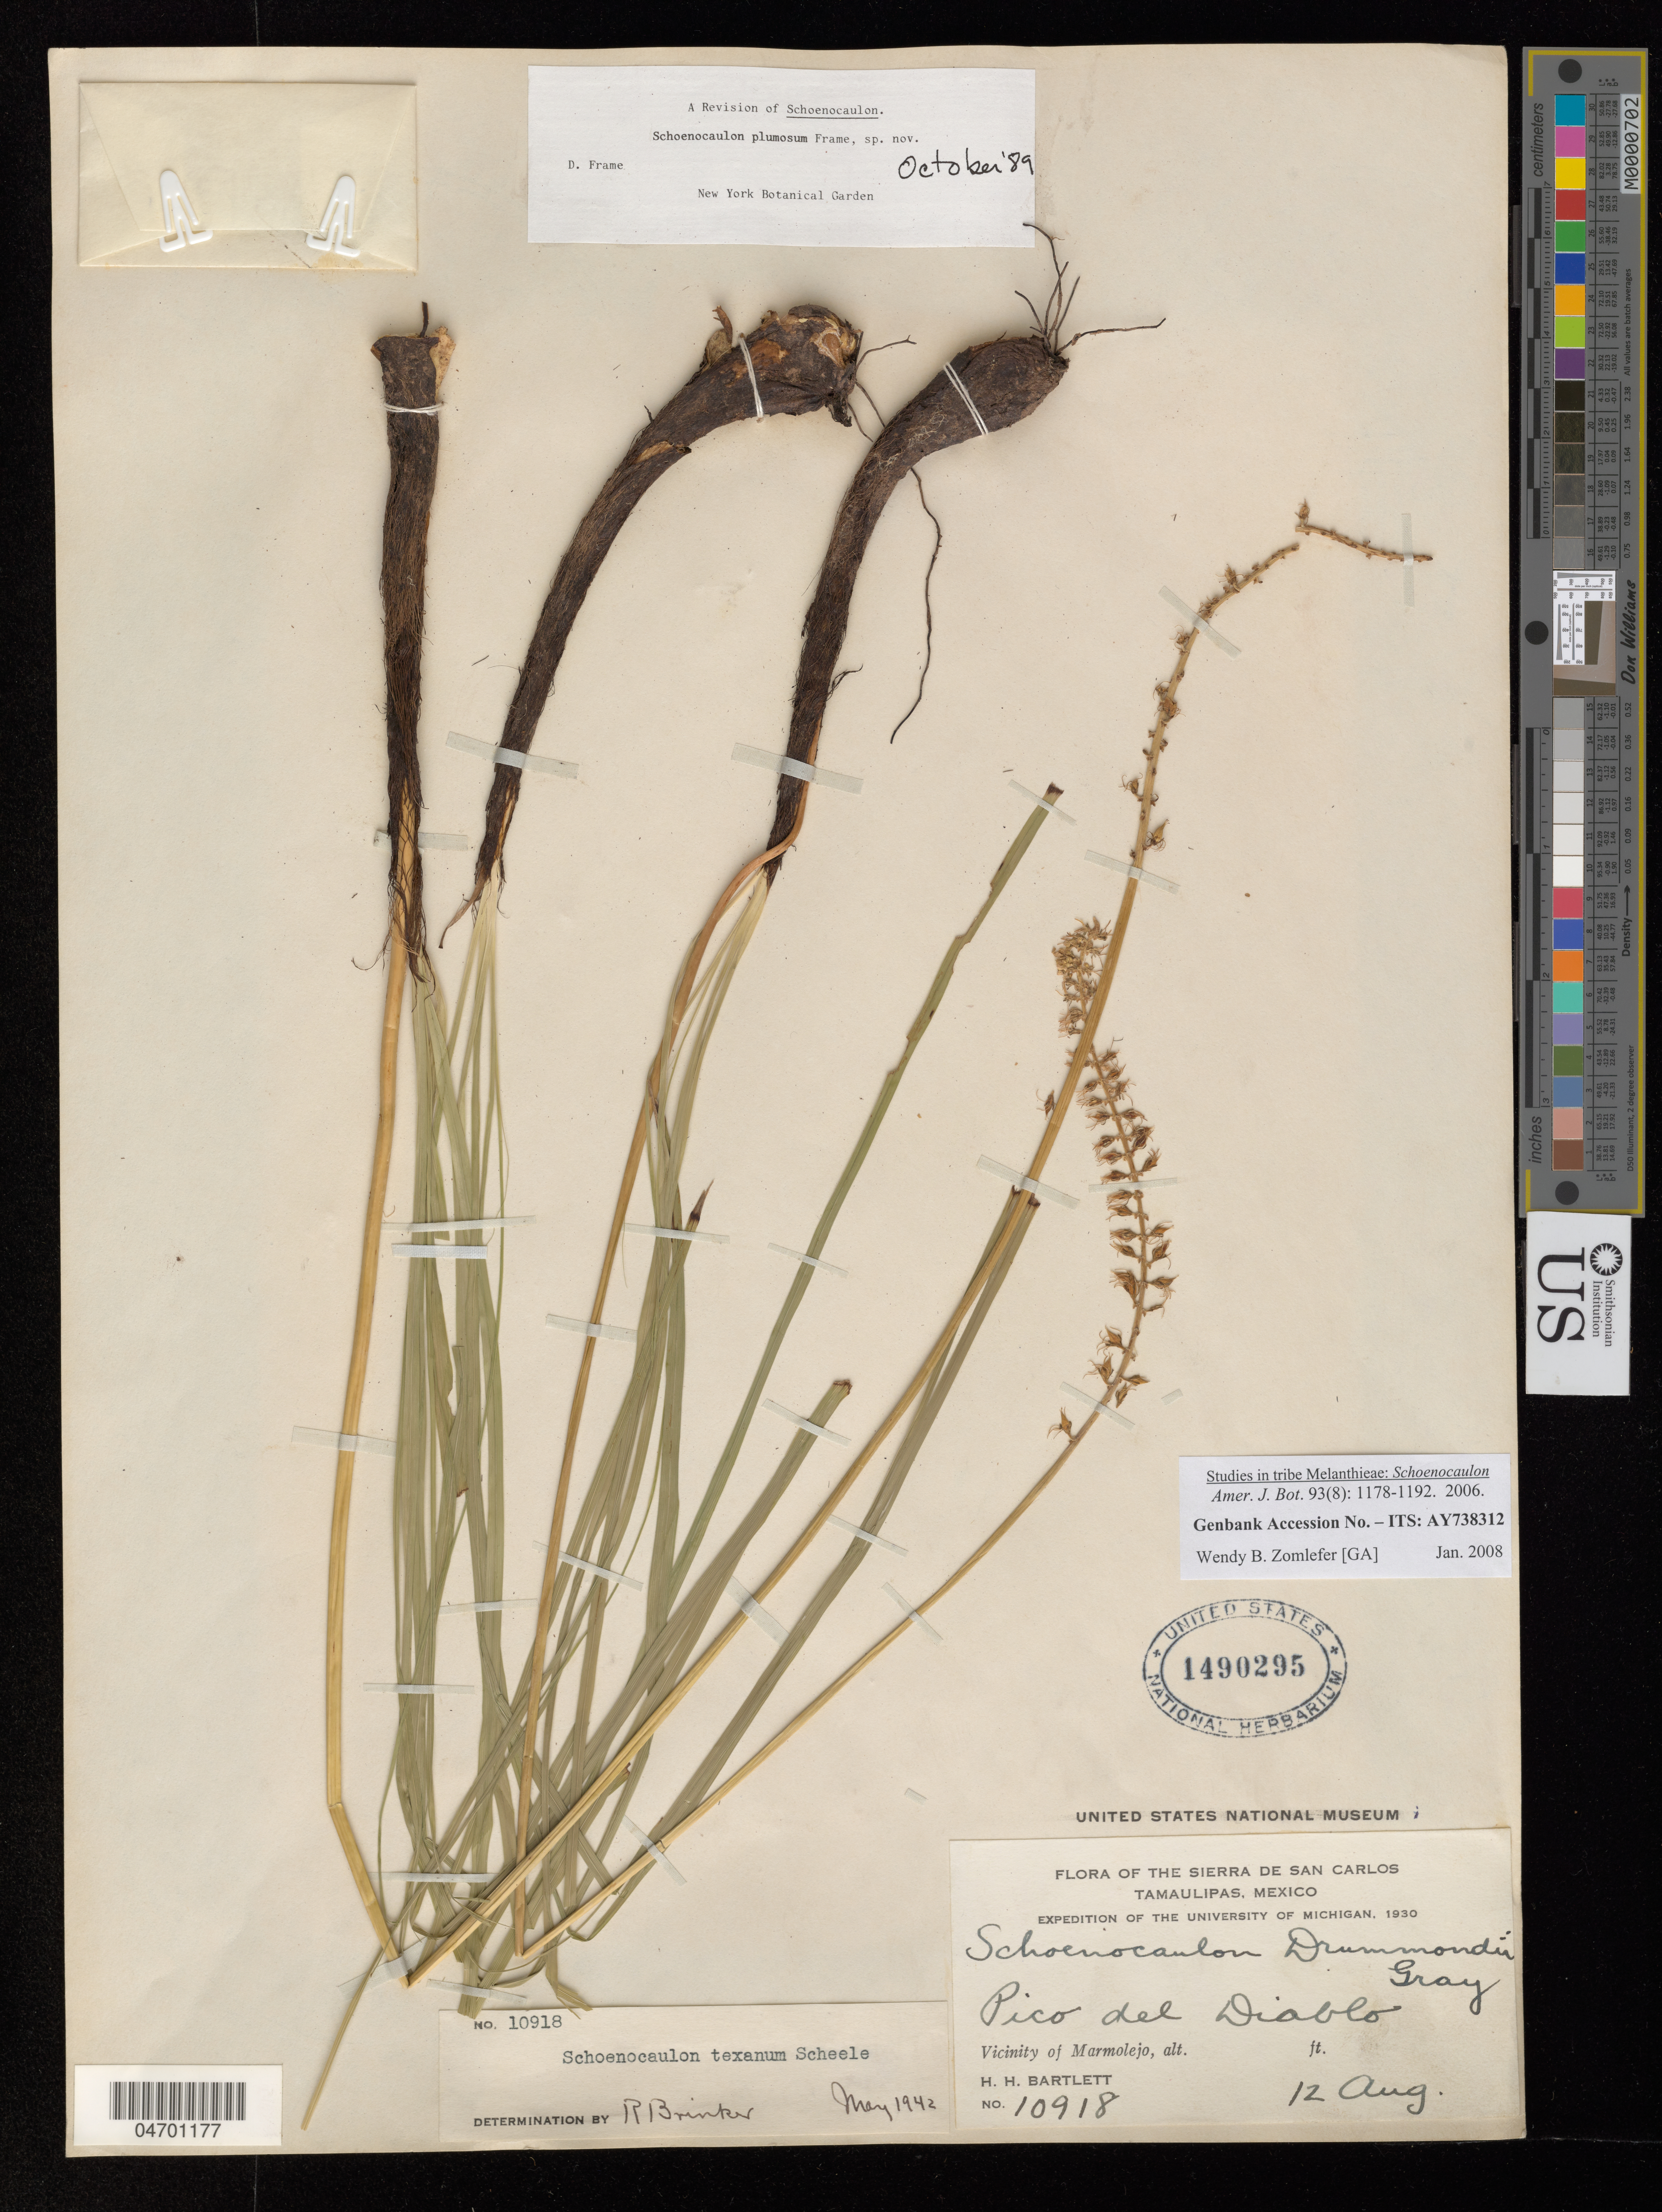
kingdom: Plantae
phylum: Tracheophyta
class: Liliopsida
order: Liliales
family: Melanthiaceae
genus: Schoenocaulon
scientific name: Schoenocaulon sp.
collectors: H. H. Bartlett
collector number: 10918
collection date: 1930-08-12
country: Mexico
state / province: Tamaulipas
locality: The Sierra de San Carlos. Expedition of the University of Michigan, 1930. Pico del Diablo. Vicinity of Marmolejo.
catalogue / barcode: US 1490295